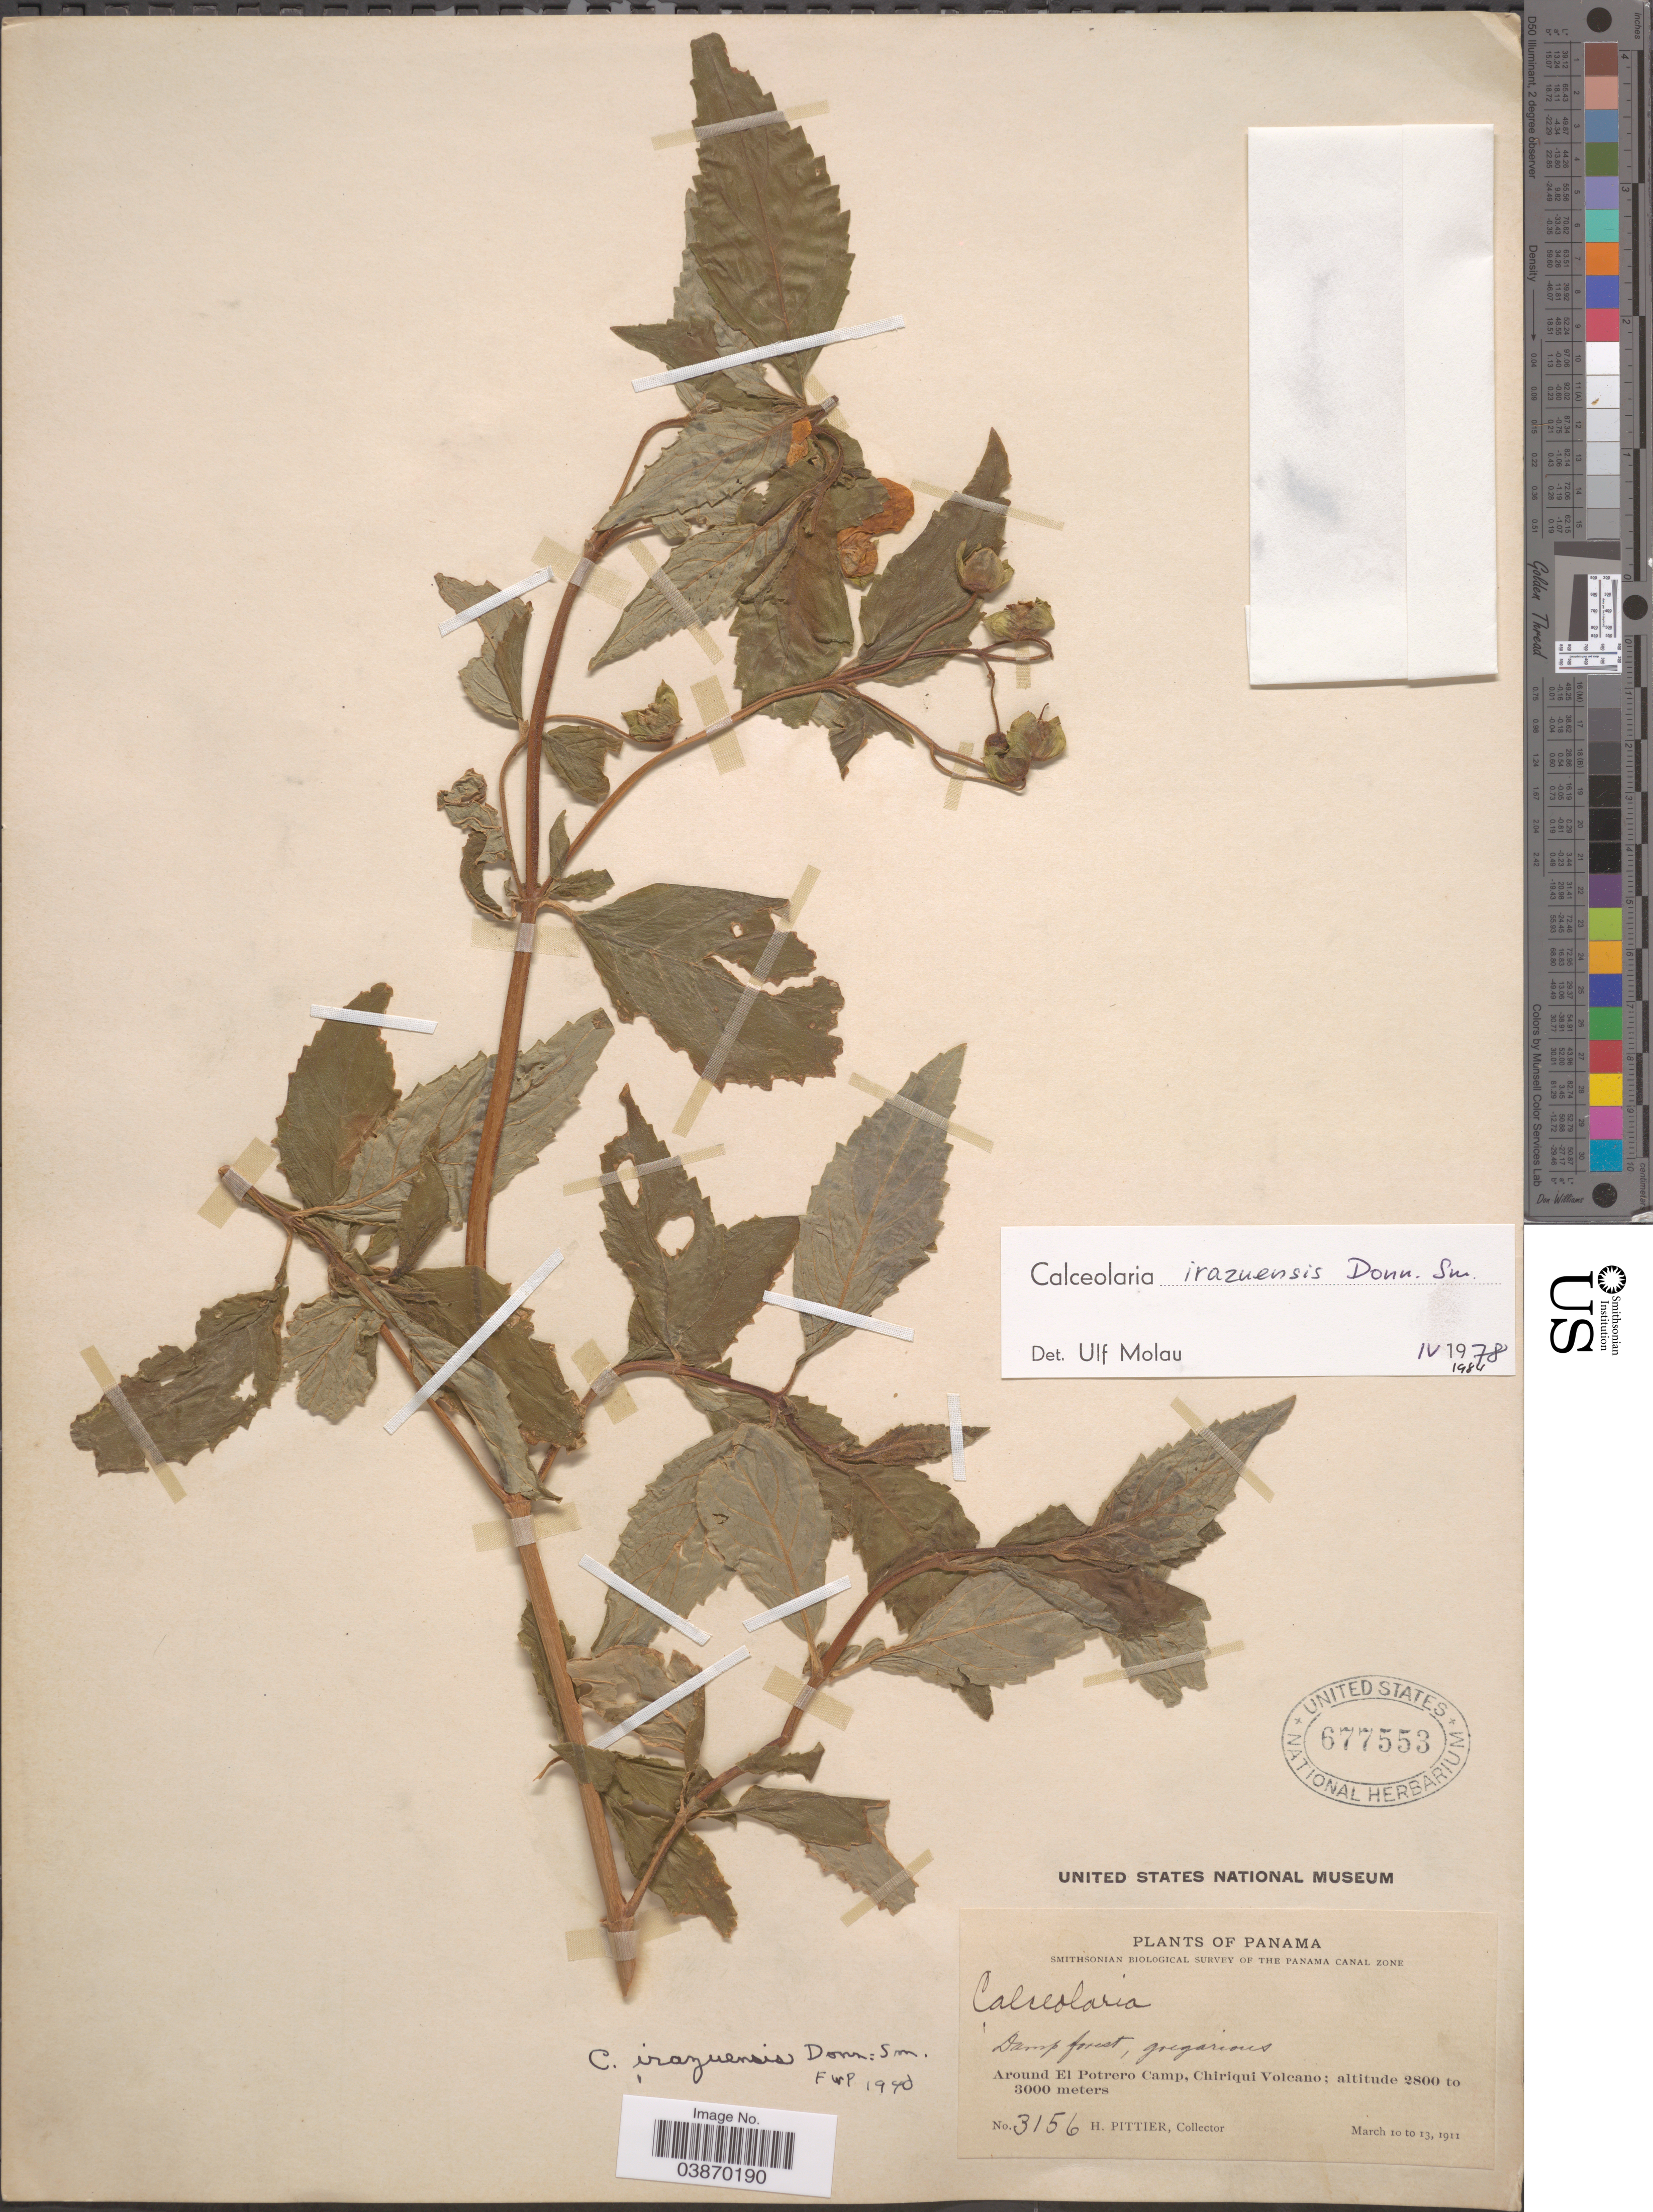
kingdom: Plantae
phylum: Tracheophyta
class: Magnoliopsida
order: Lamiales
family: Calceolariaceae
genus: Calceolaria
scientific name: Calceolaria irazuensis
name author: Donn. Sm.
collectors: H. F. Pittier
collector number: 3156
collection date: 1911-03-10/1911-03-13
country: Panama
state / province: Chiriqui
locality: The Panama Canal Zone. Around El Potrero Camp, Chiriqui Volcano.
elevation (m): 2800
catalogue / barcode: US 677553